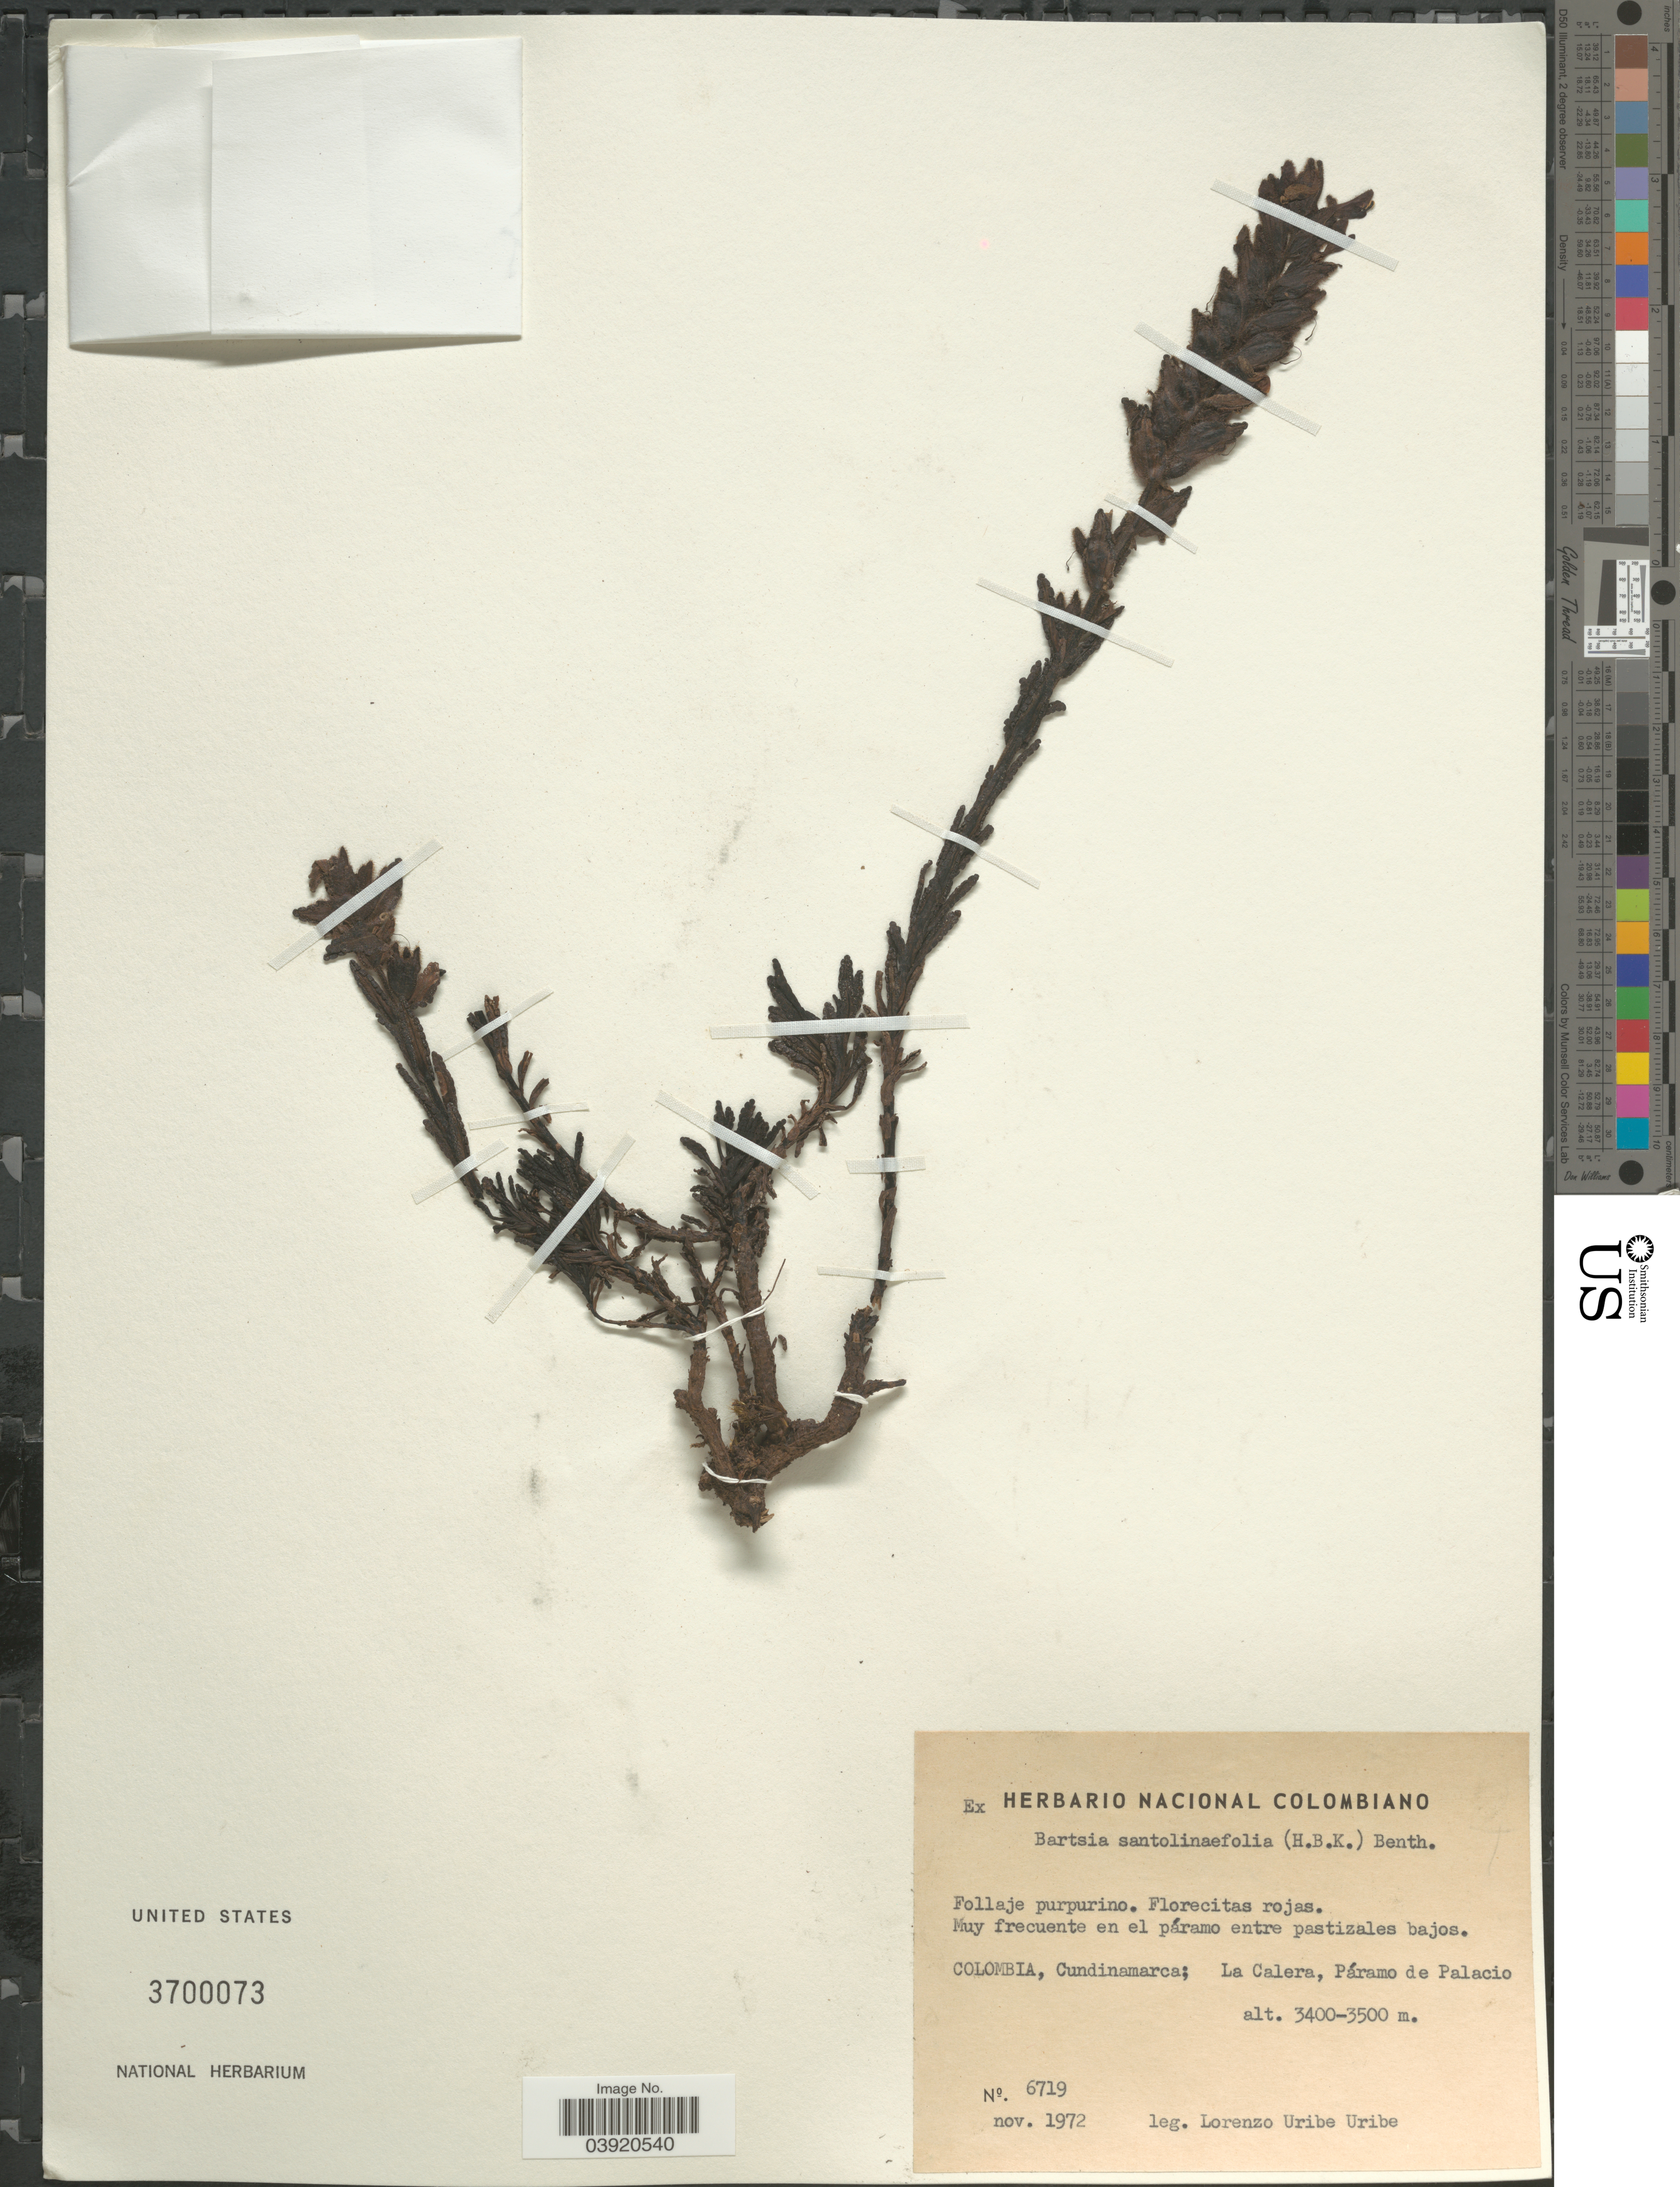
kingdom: Plantae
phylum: Tracheophyta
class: Magnoliopsida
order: Lamiales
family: Orobanchaceae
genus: Bartsia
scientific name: Bartsia santolinifolia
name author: (Kunth) Benth.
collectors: L. Uribe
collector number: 6719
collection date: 1972-11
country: Colombia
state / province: Cundinamarca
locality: La Calera, Páramo de Palacio.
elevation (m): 3400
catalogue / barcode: US 3700073